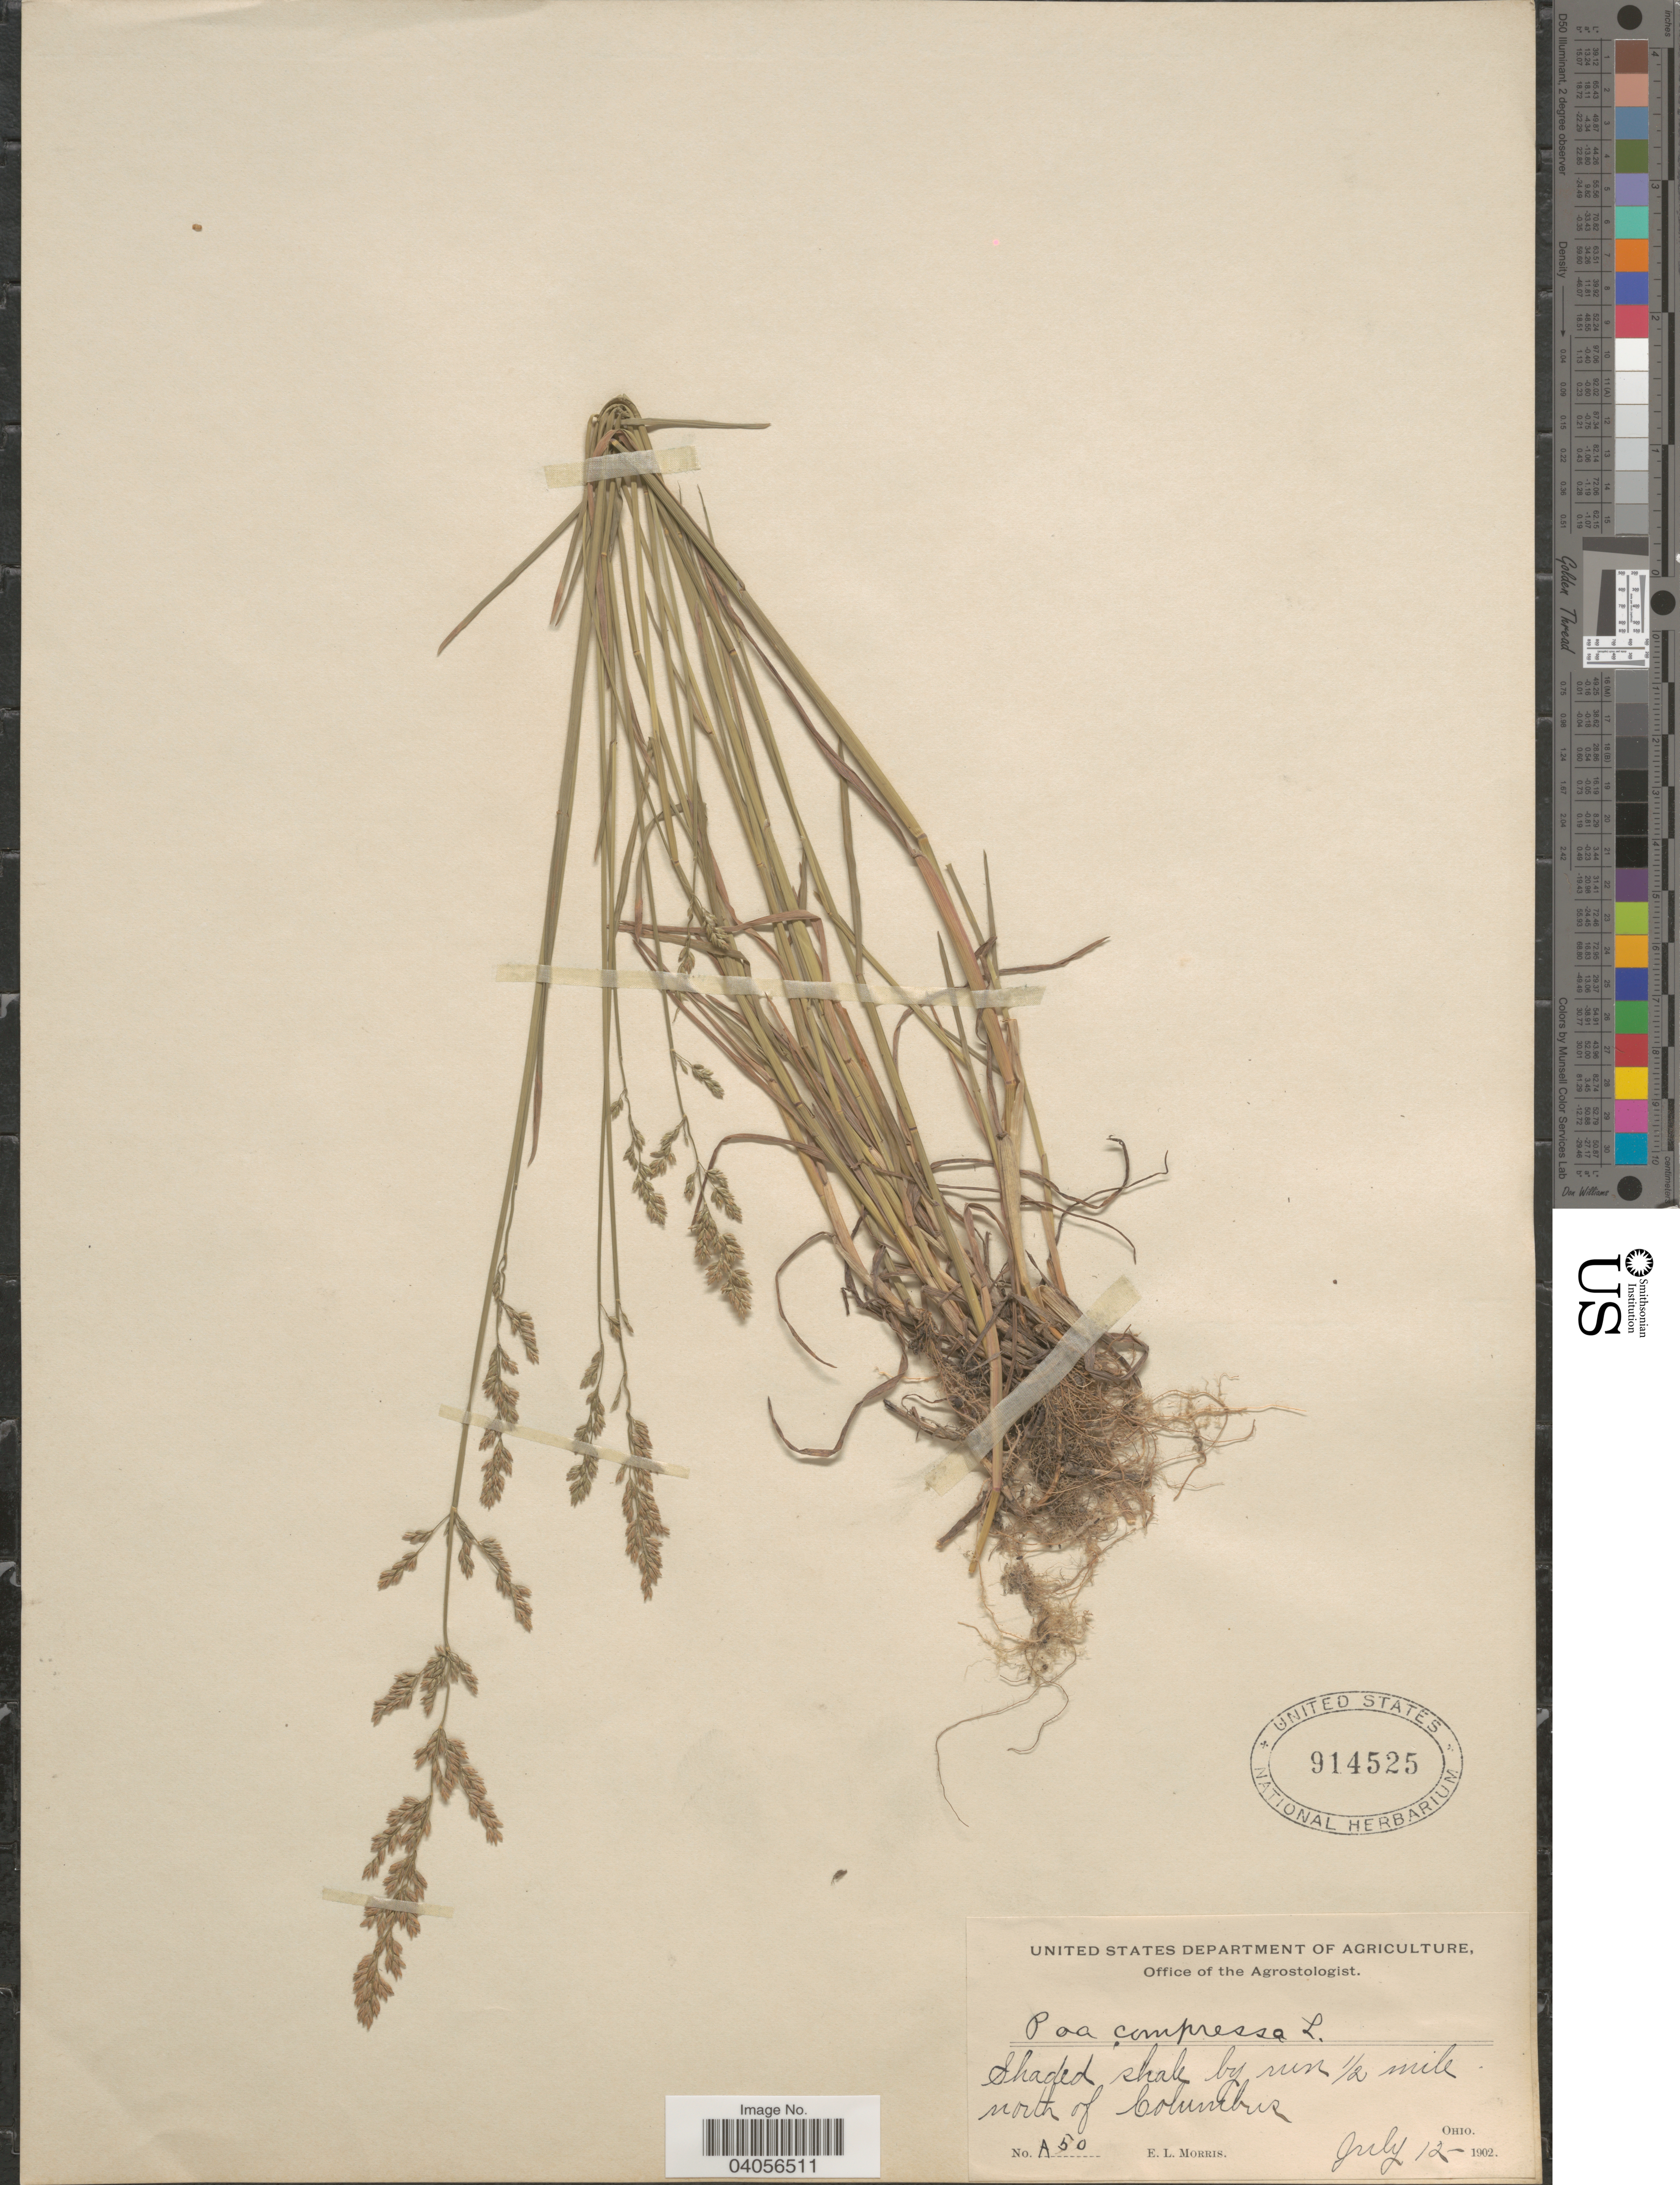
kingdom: Plantae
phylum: Tracheophyta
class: Liliopsida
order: Poales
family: Poaceae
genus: Poa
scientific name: Poa compressa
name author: L.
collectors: E. Morris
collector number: A 50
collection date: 1902-07-12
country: United States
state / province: Ohio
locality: ½ mile north of Columbus.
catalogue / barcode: US 914525